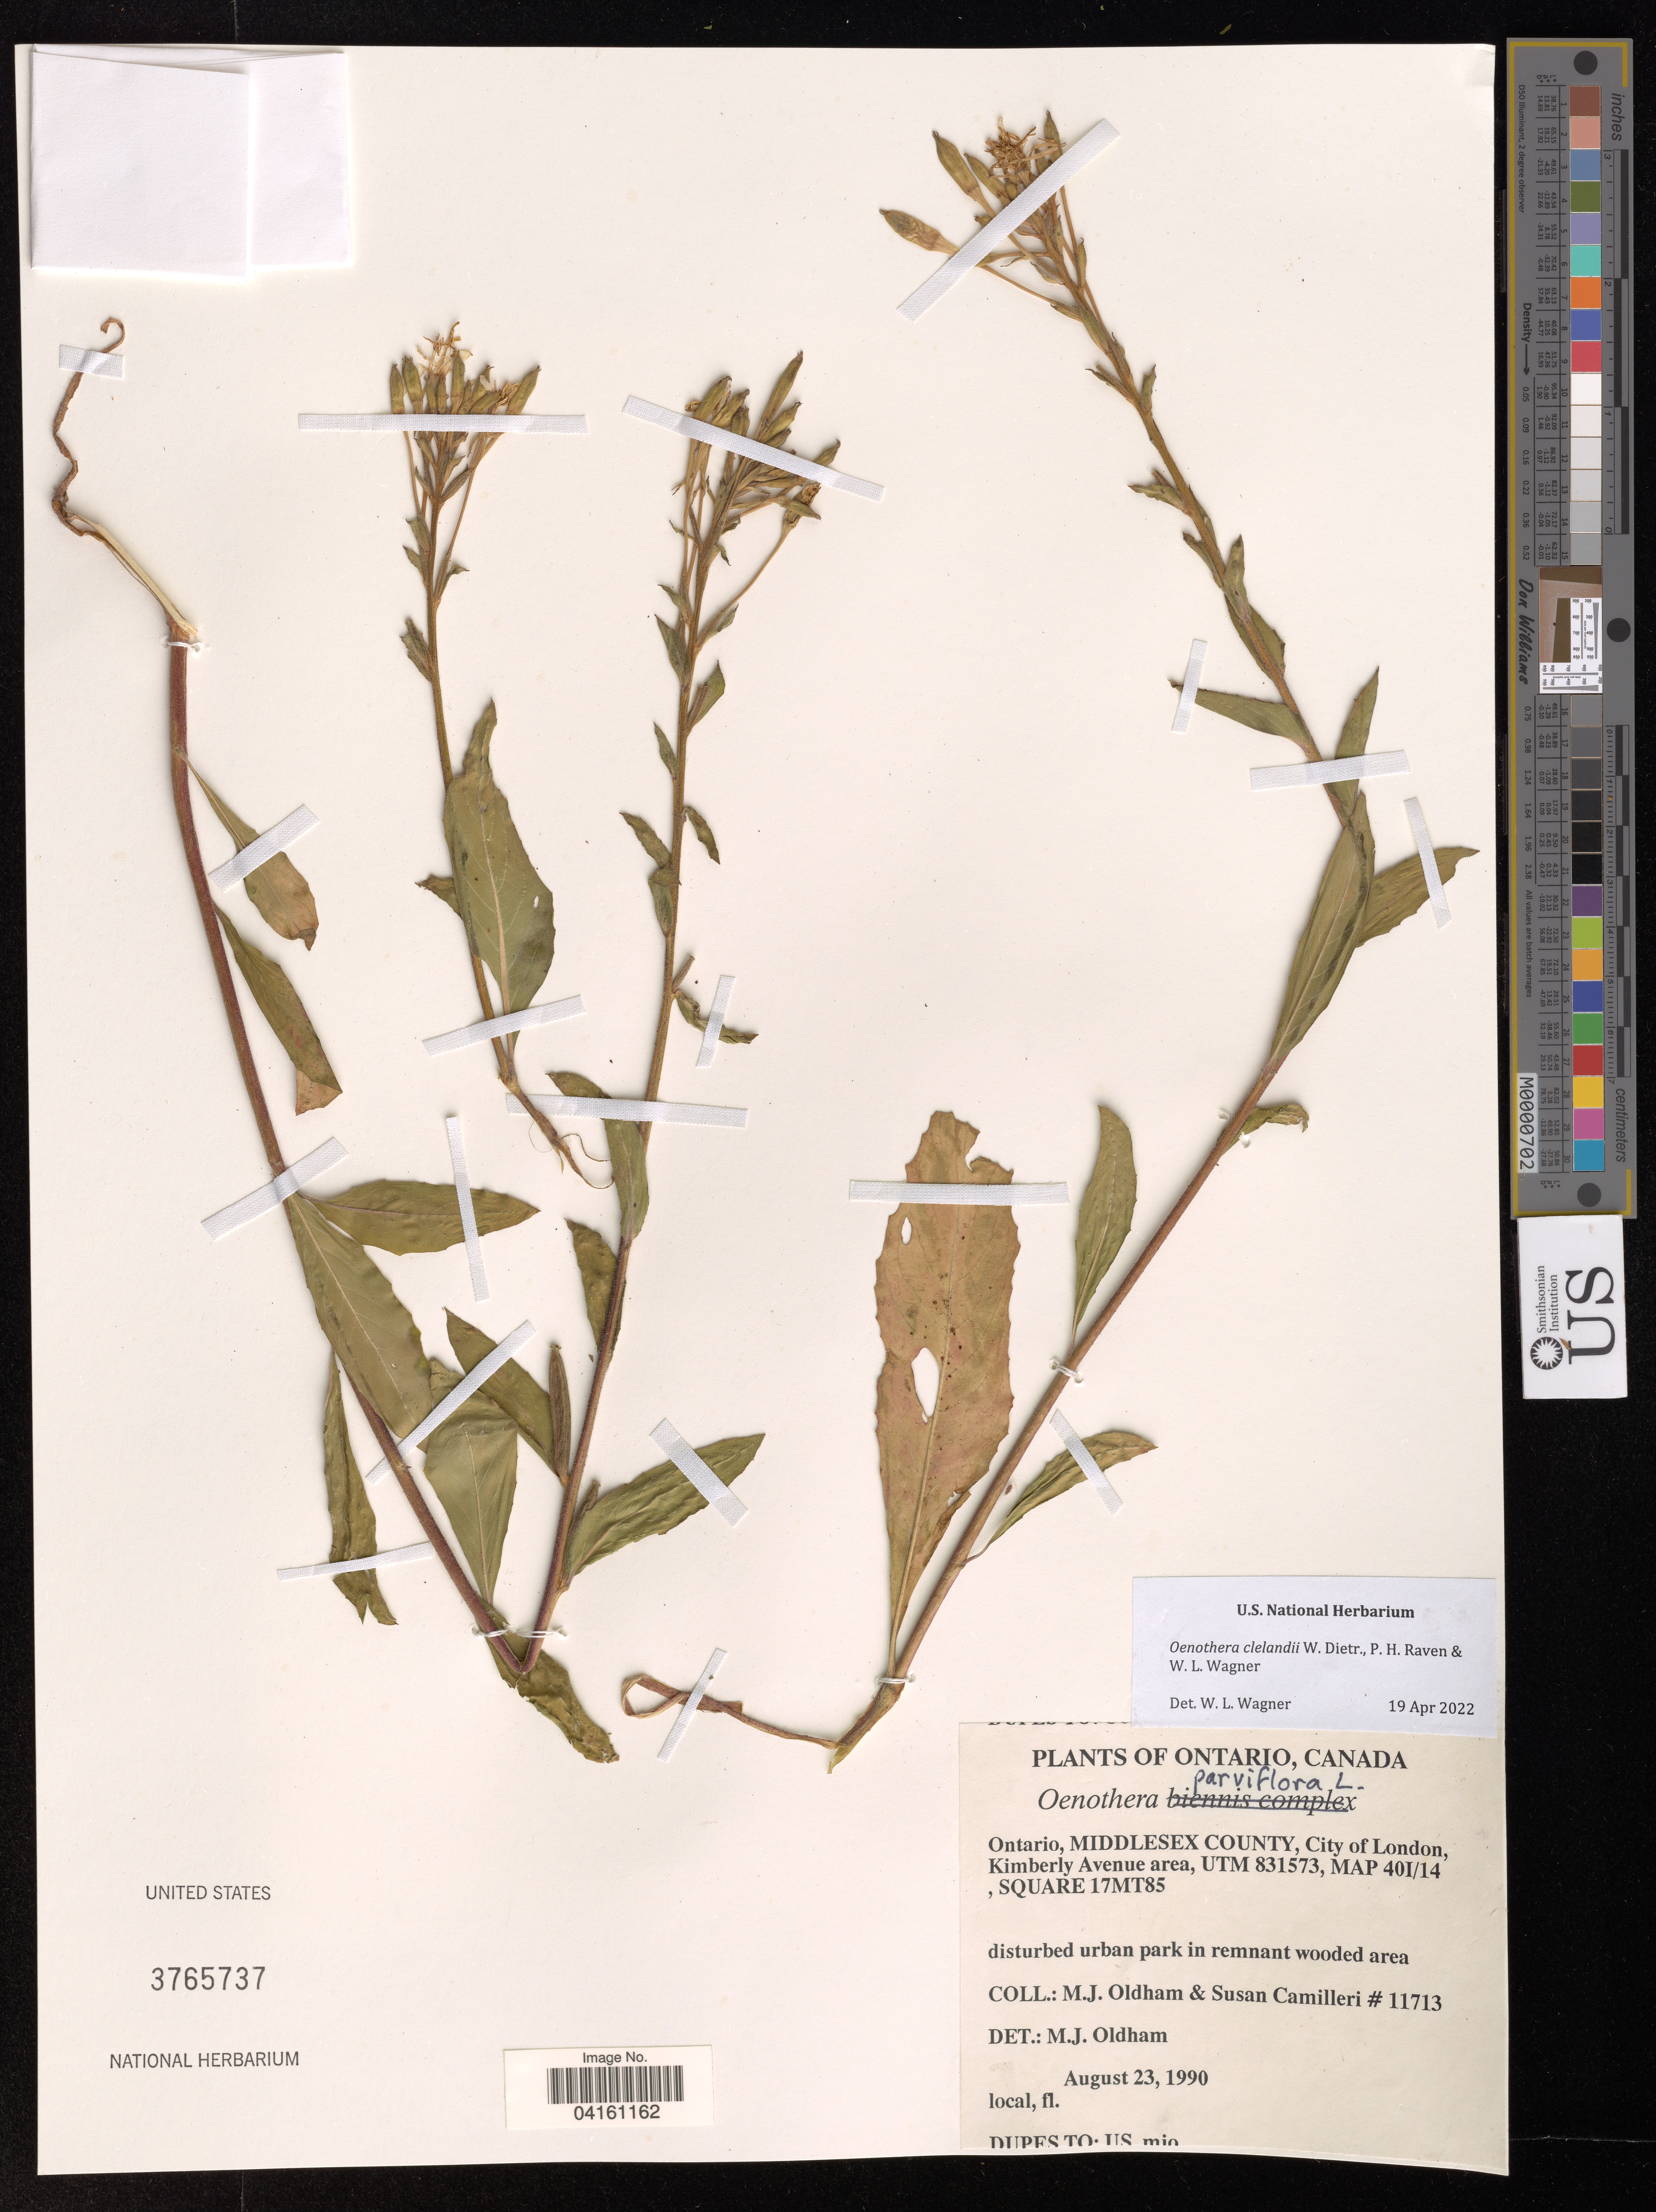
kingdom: Plantae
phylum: Tracheophyta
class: Magnoliopsida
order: Myrtales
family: Onagraceae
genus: Oenothera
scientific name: Oenothera clelandii W. Dietr., P.H. Raven & W.L. Wagner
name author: W. Dietr. et al.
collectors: M. Oldham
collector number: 11713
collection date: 1990-08-23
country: Canada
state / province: Ontario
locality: Middlesex County, City of London, Kimberly Avenue area, UTM 831573, Map 40I/14, Square 17MT85.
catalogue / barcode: US 3765737